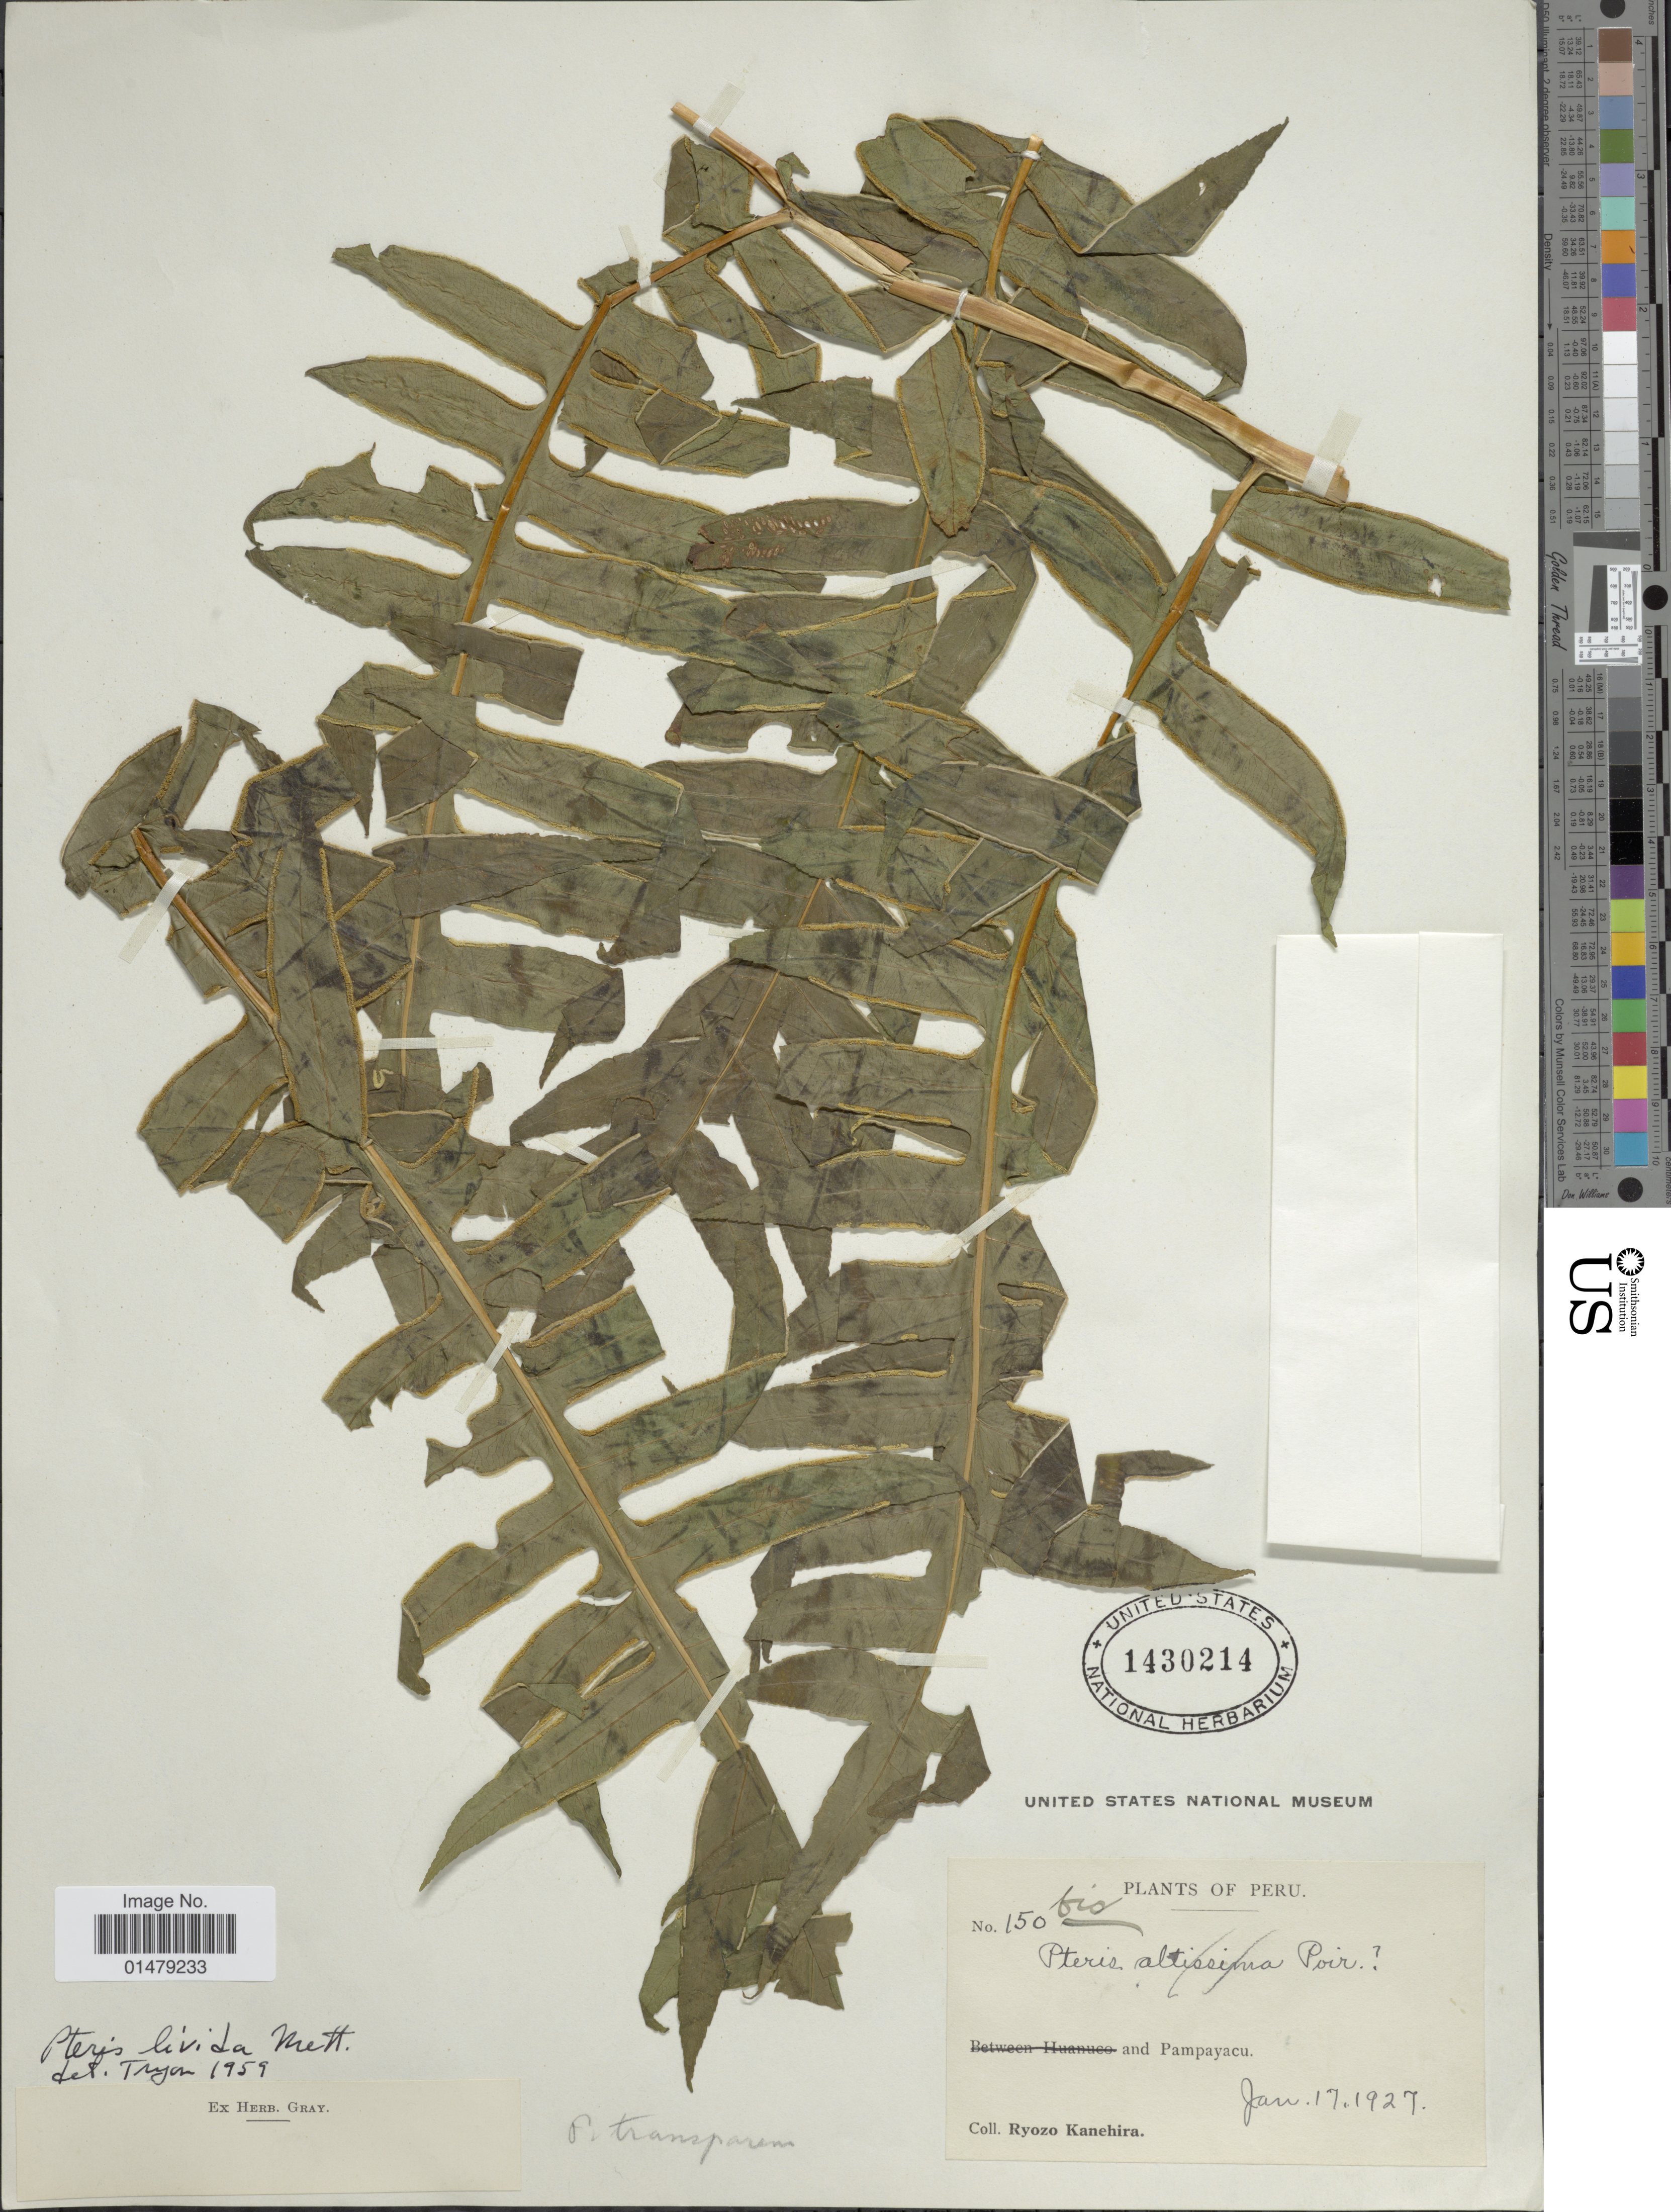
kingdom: Plantae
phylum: Tracheophyta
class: Polypodiopsida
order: Polypodiales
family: Pteridaceae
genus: Pteris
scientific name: Pteris decurrens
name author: C. Presl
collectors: R. Kanehira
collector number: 150bis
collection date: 1927-01-17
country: Peru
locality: Pampayacu.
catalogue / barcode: US 1430214